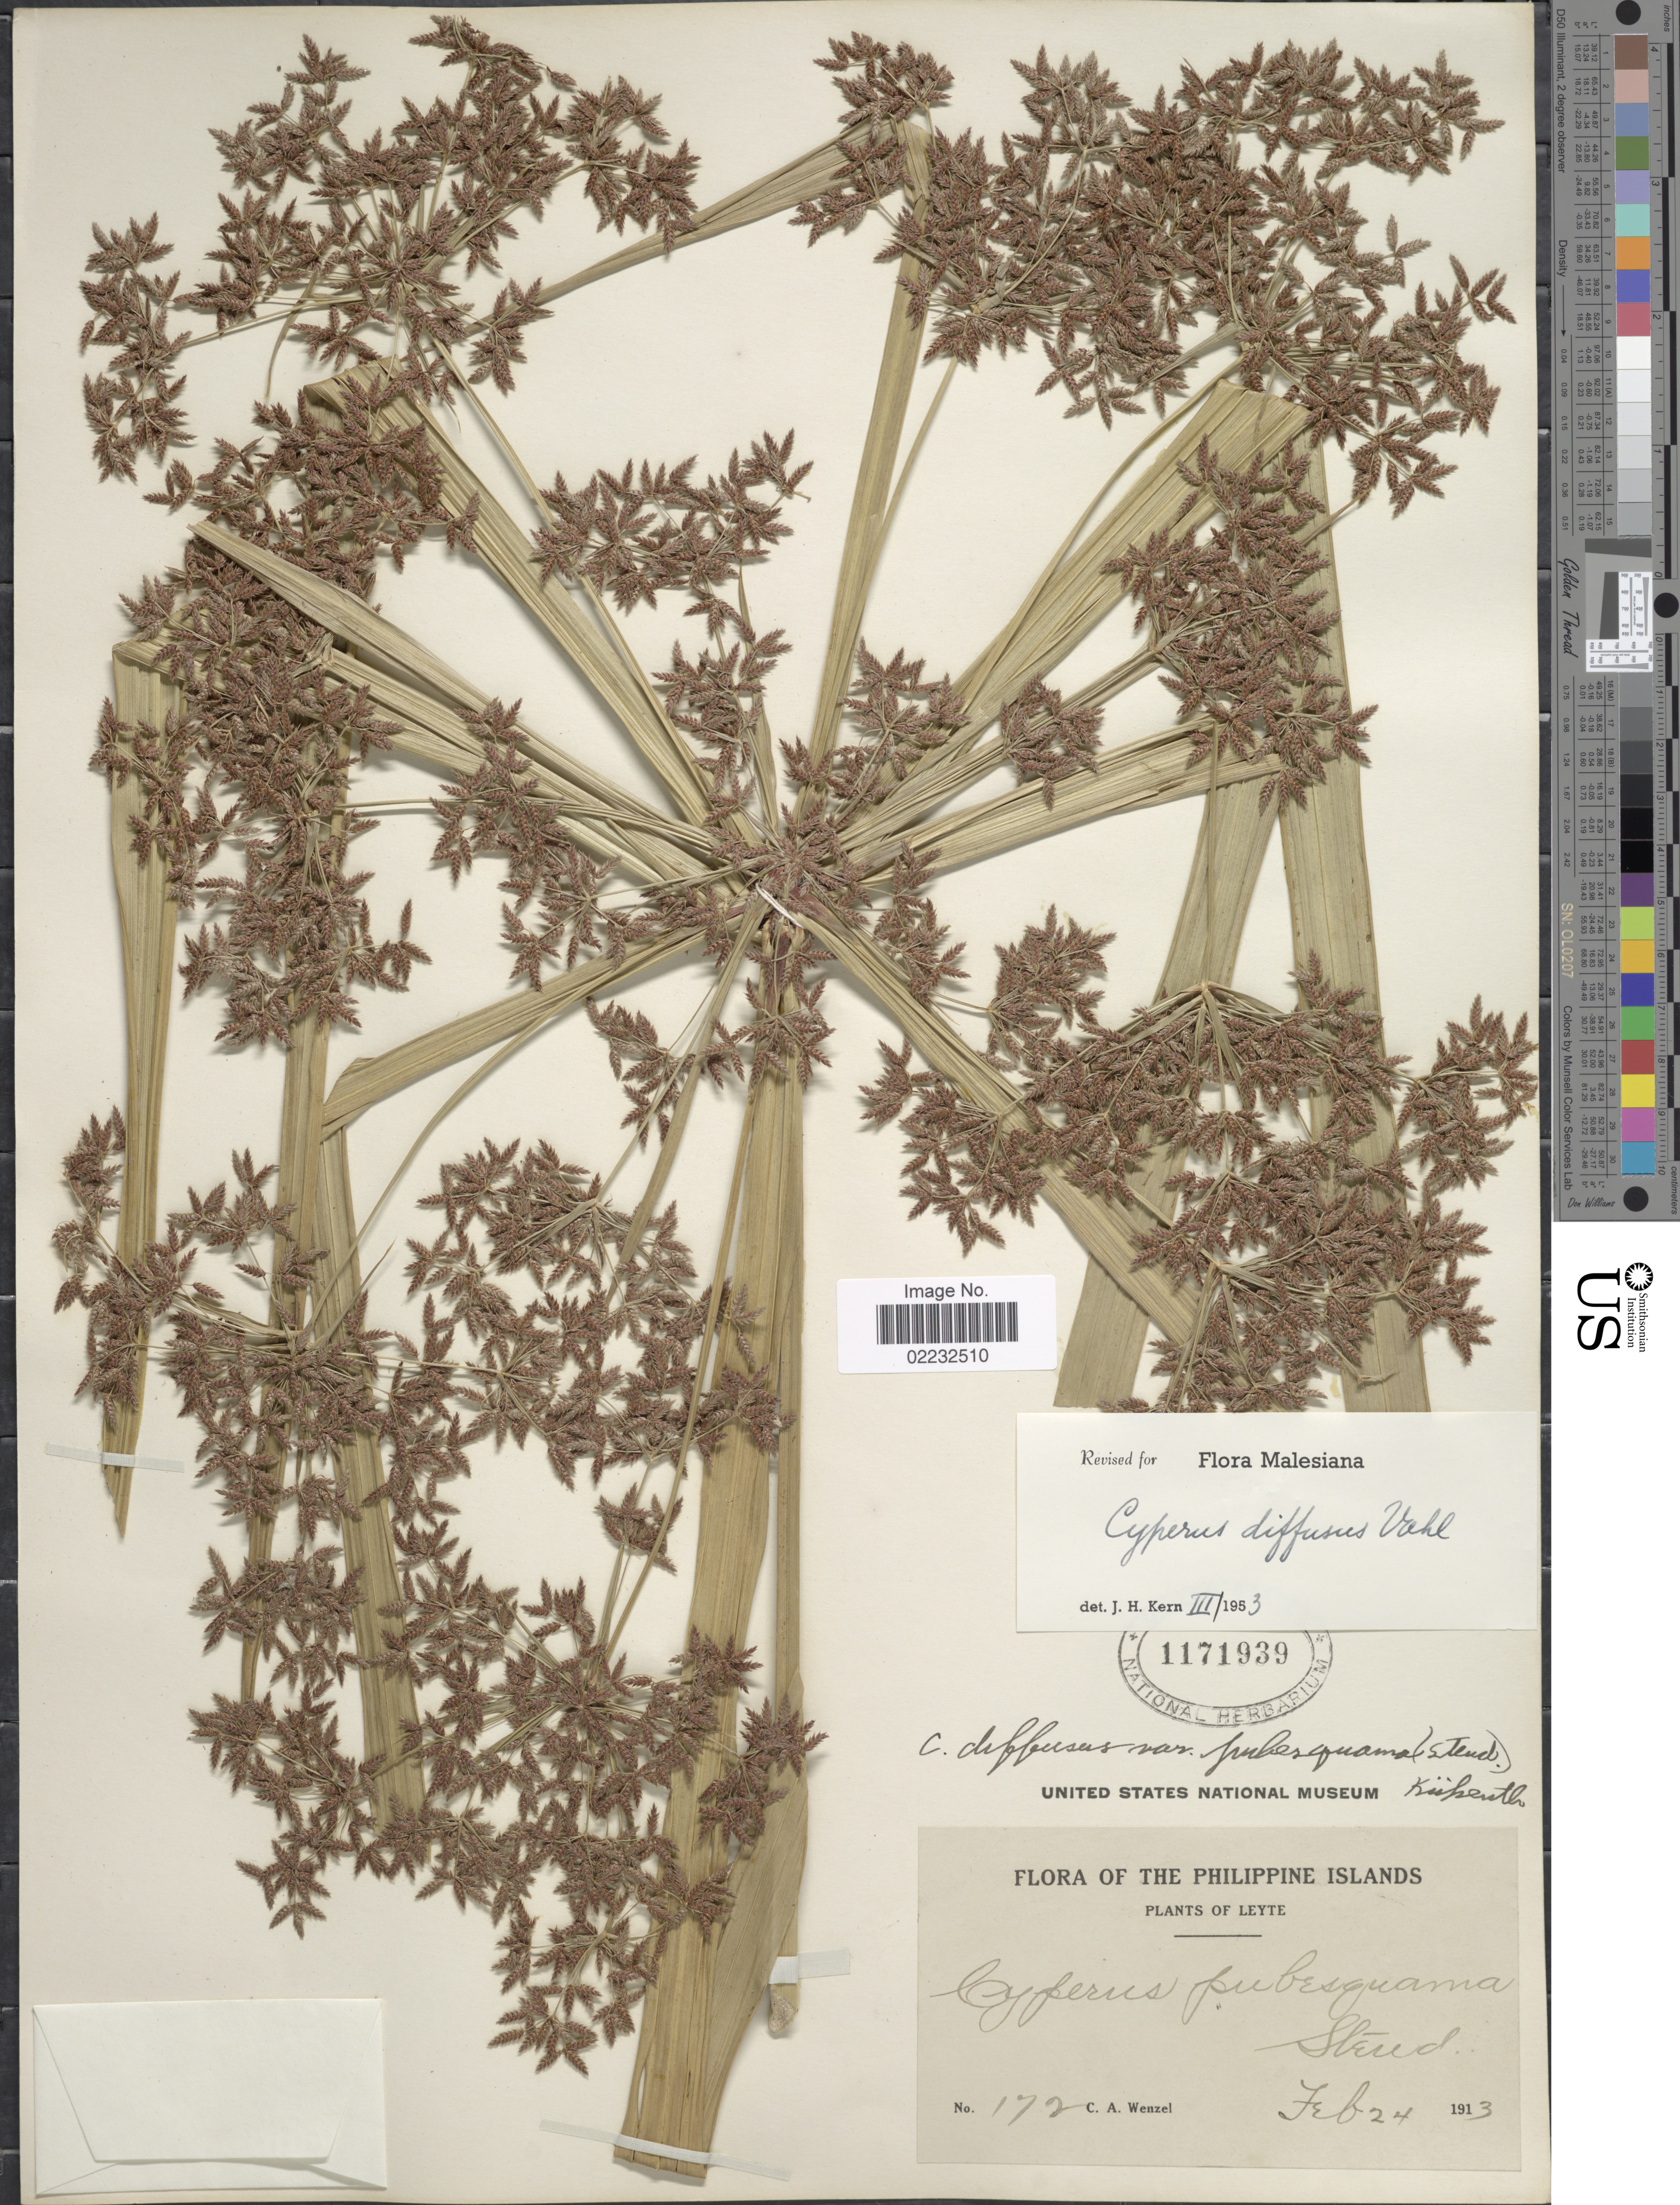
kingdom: Plantae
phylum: Tracheophyta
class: Liliopsida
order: Poales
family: Cyperaceae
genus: Cyperus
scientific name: Cyperus diffusus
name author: Vahl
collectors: C. Wenzel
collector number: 172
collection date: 1913-02-24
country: Philippines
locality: Leyte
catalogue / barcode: US 1171939